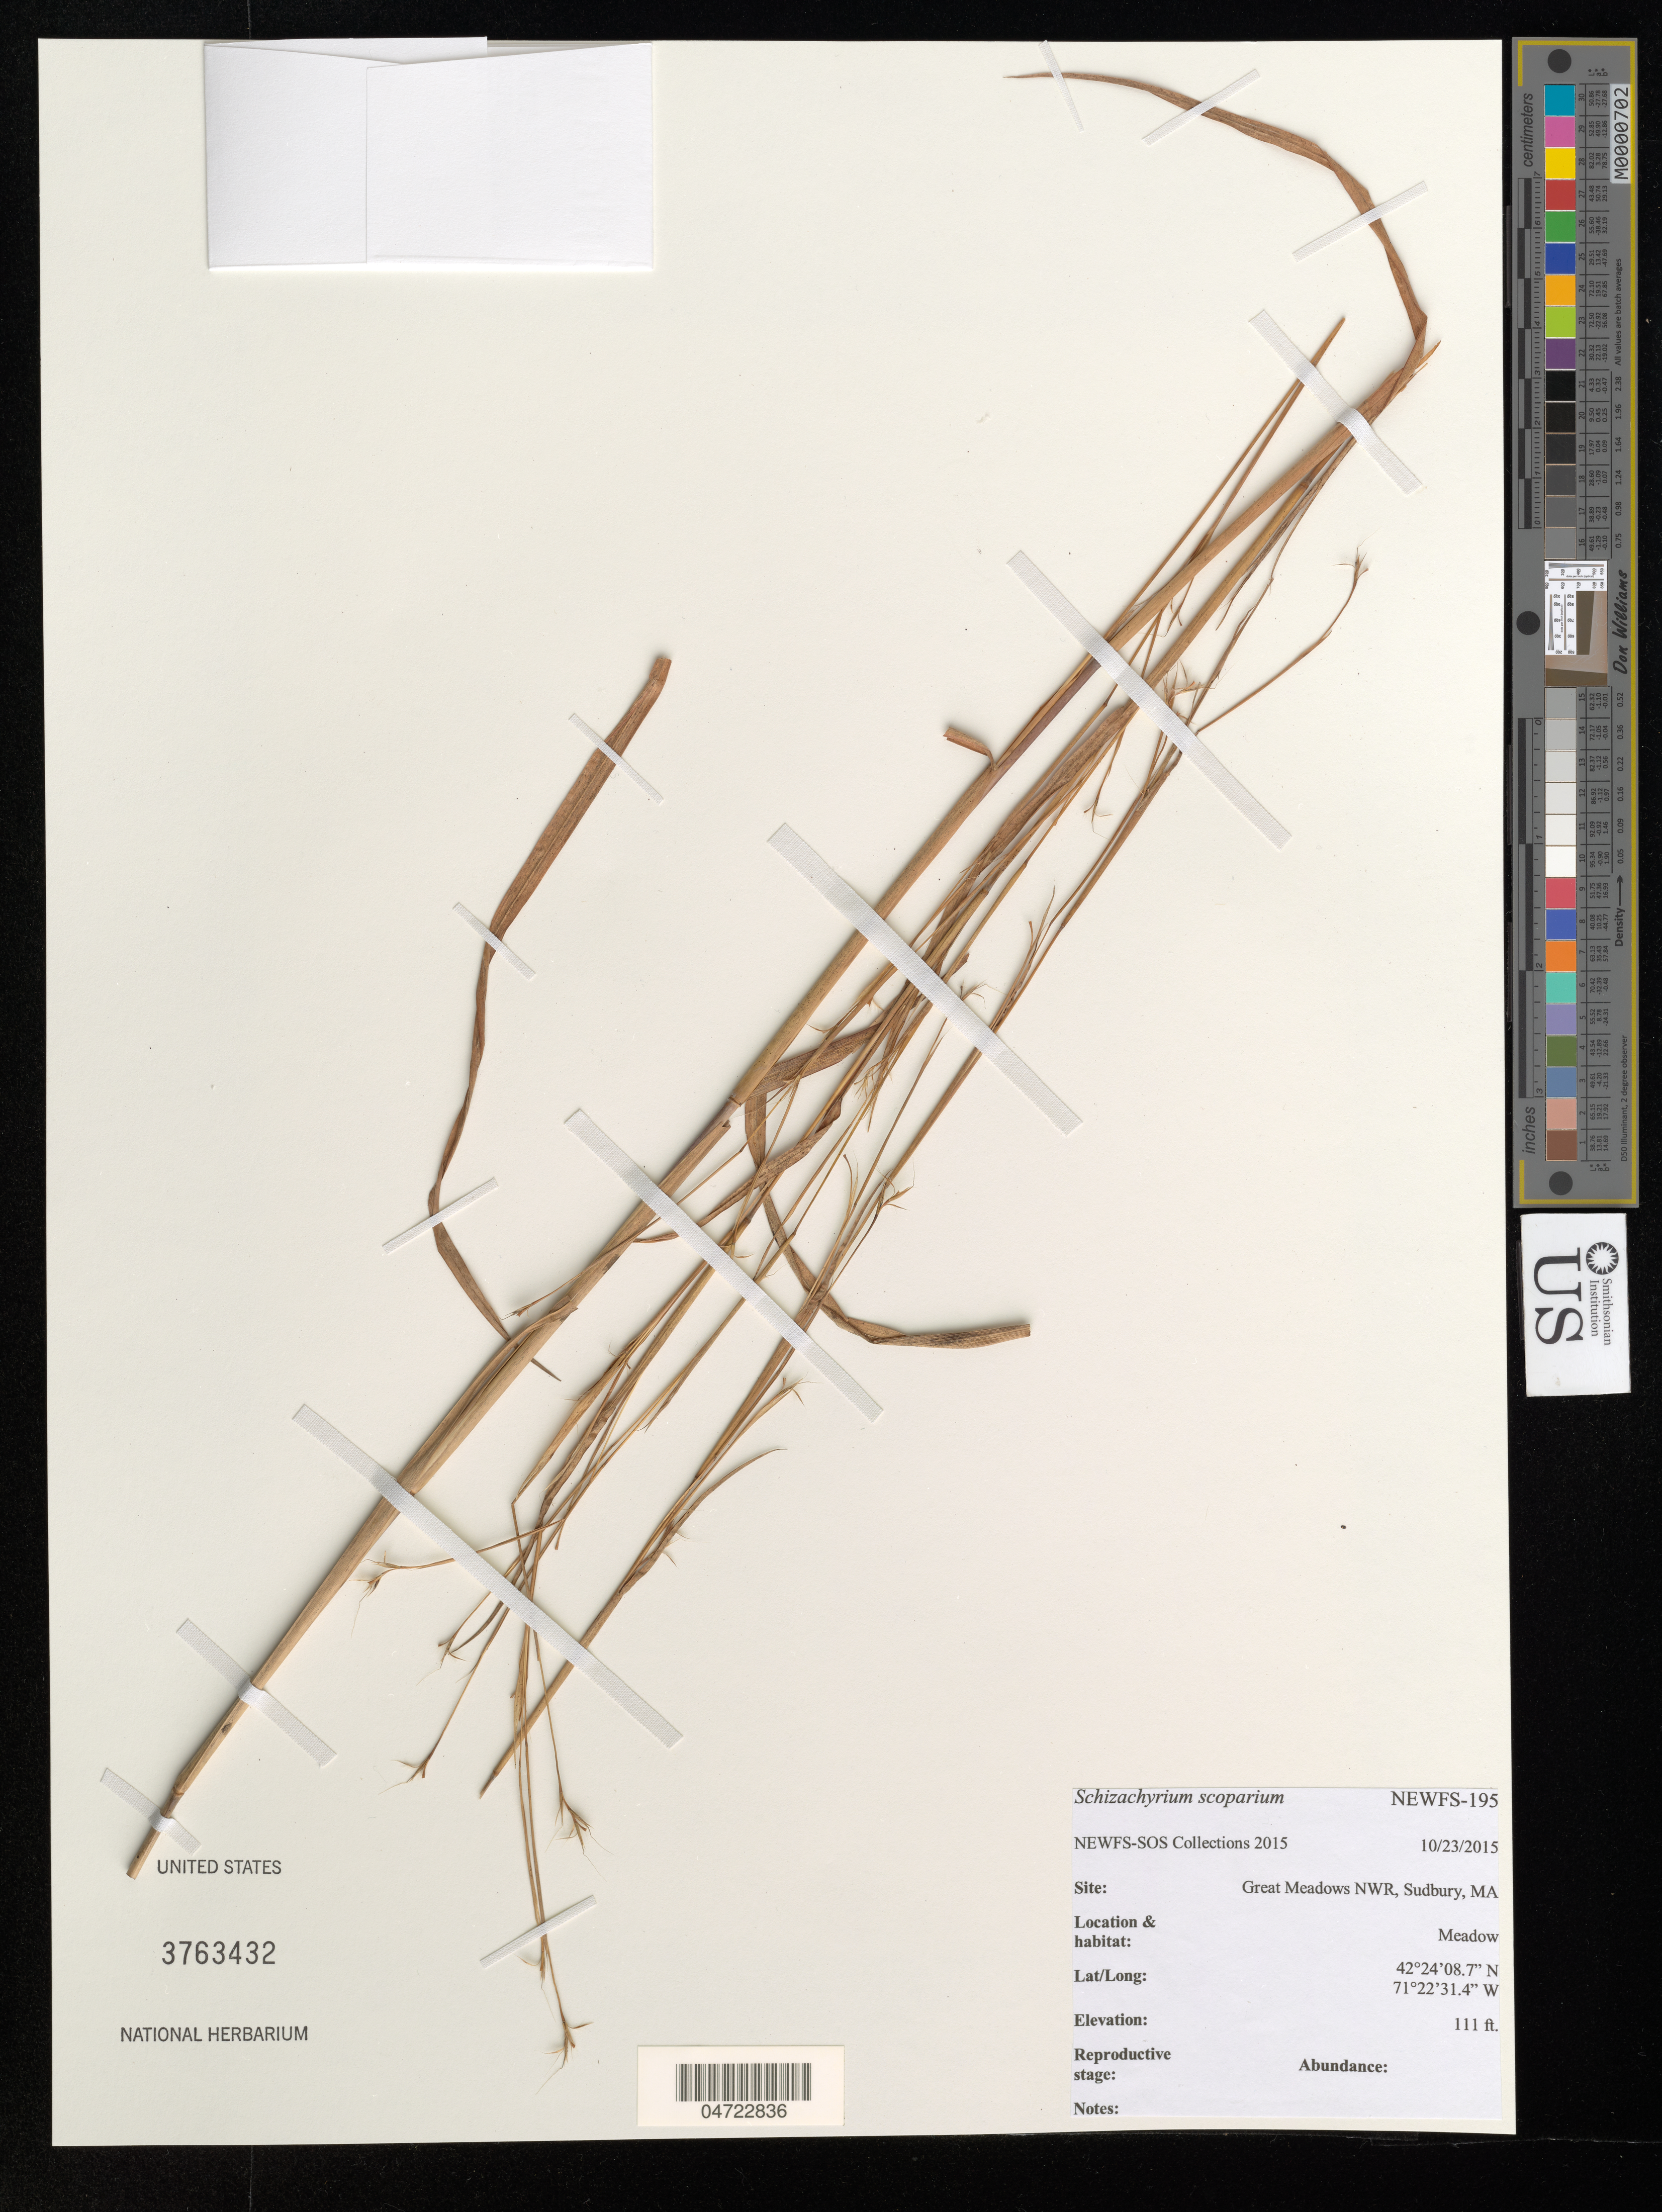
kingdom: Plantae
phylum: Tracheophyta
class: Liliopsida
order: Poales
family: Poaceae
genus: Schizachyrium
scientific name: Schizachyrium scoparium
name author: (Michx.) Nash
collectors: NEWFS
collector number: NEWFS-195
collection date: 2015-10-23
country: United States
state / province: Massachusetts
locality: Great Meadows NWR, Sudbury.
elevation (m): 34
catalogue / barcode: US 3763432